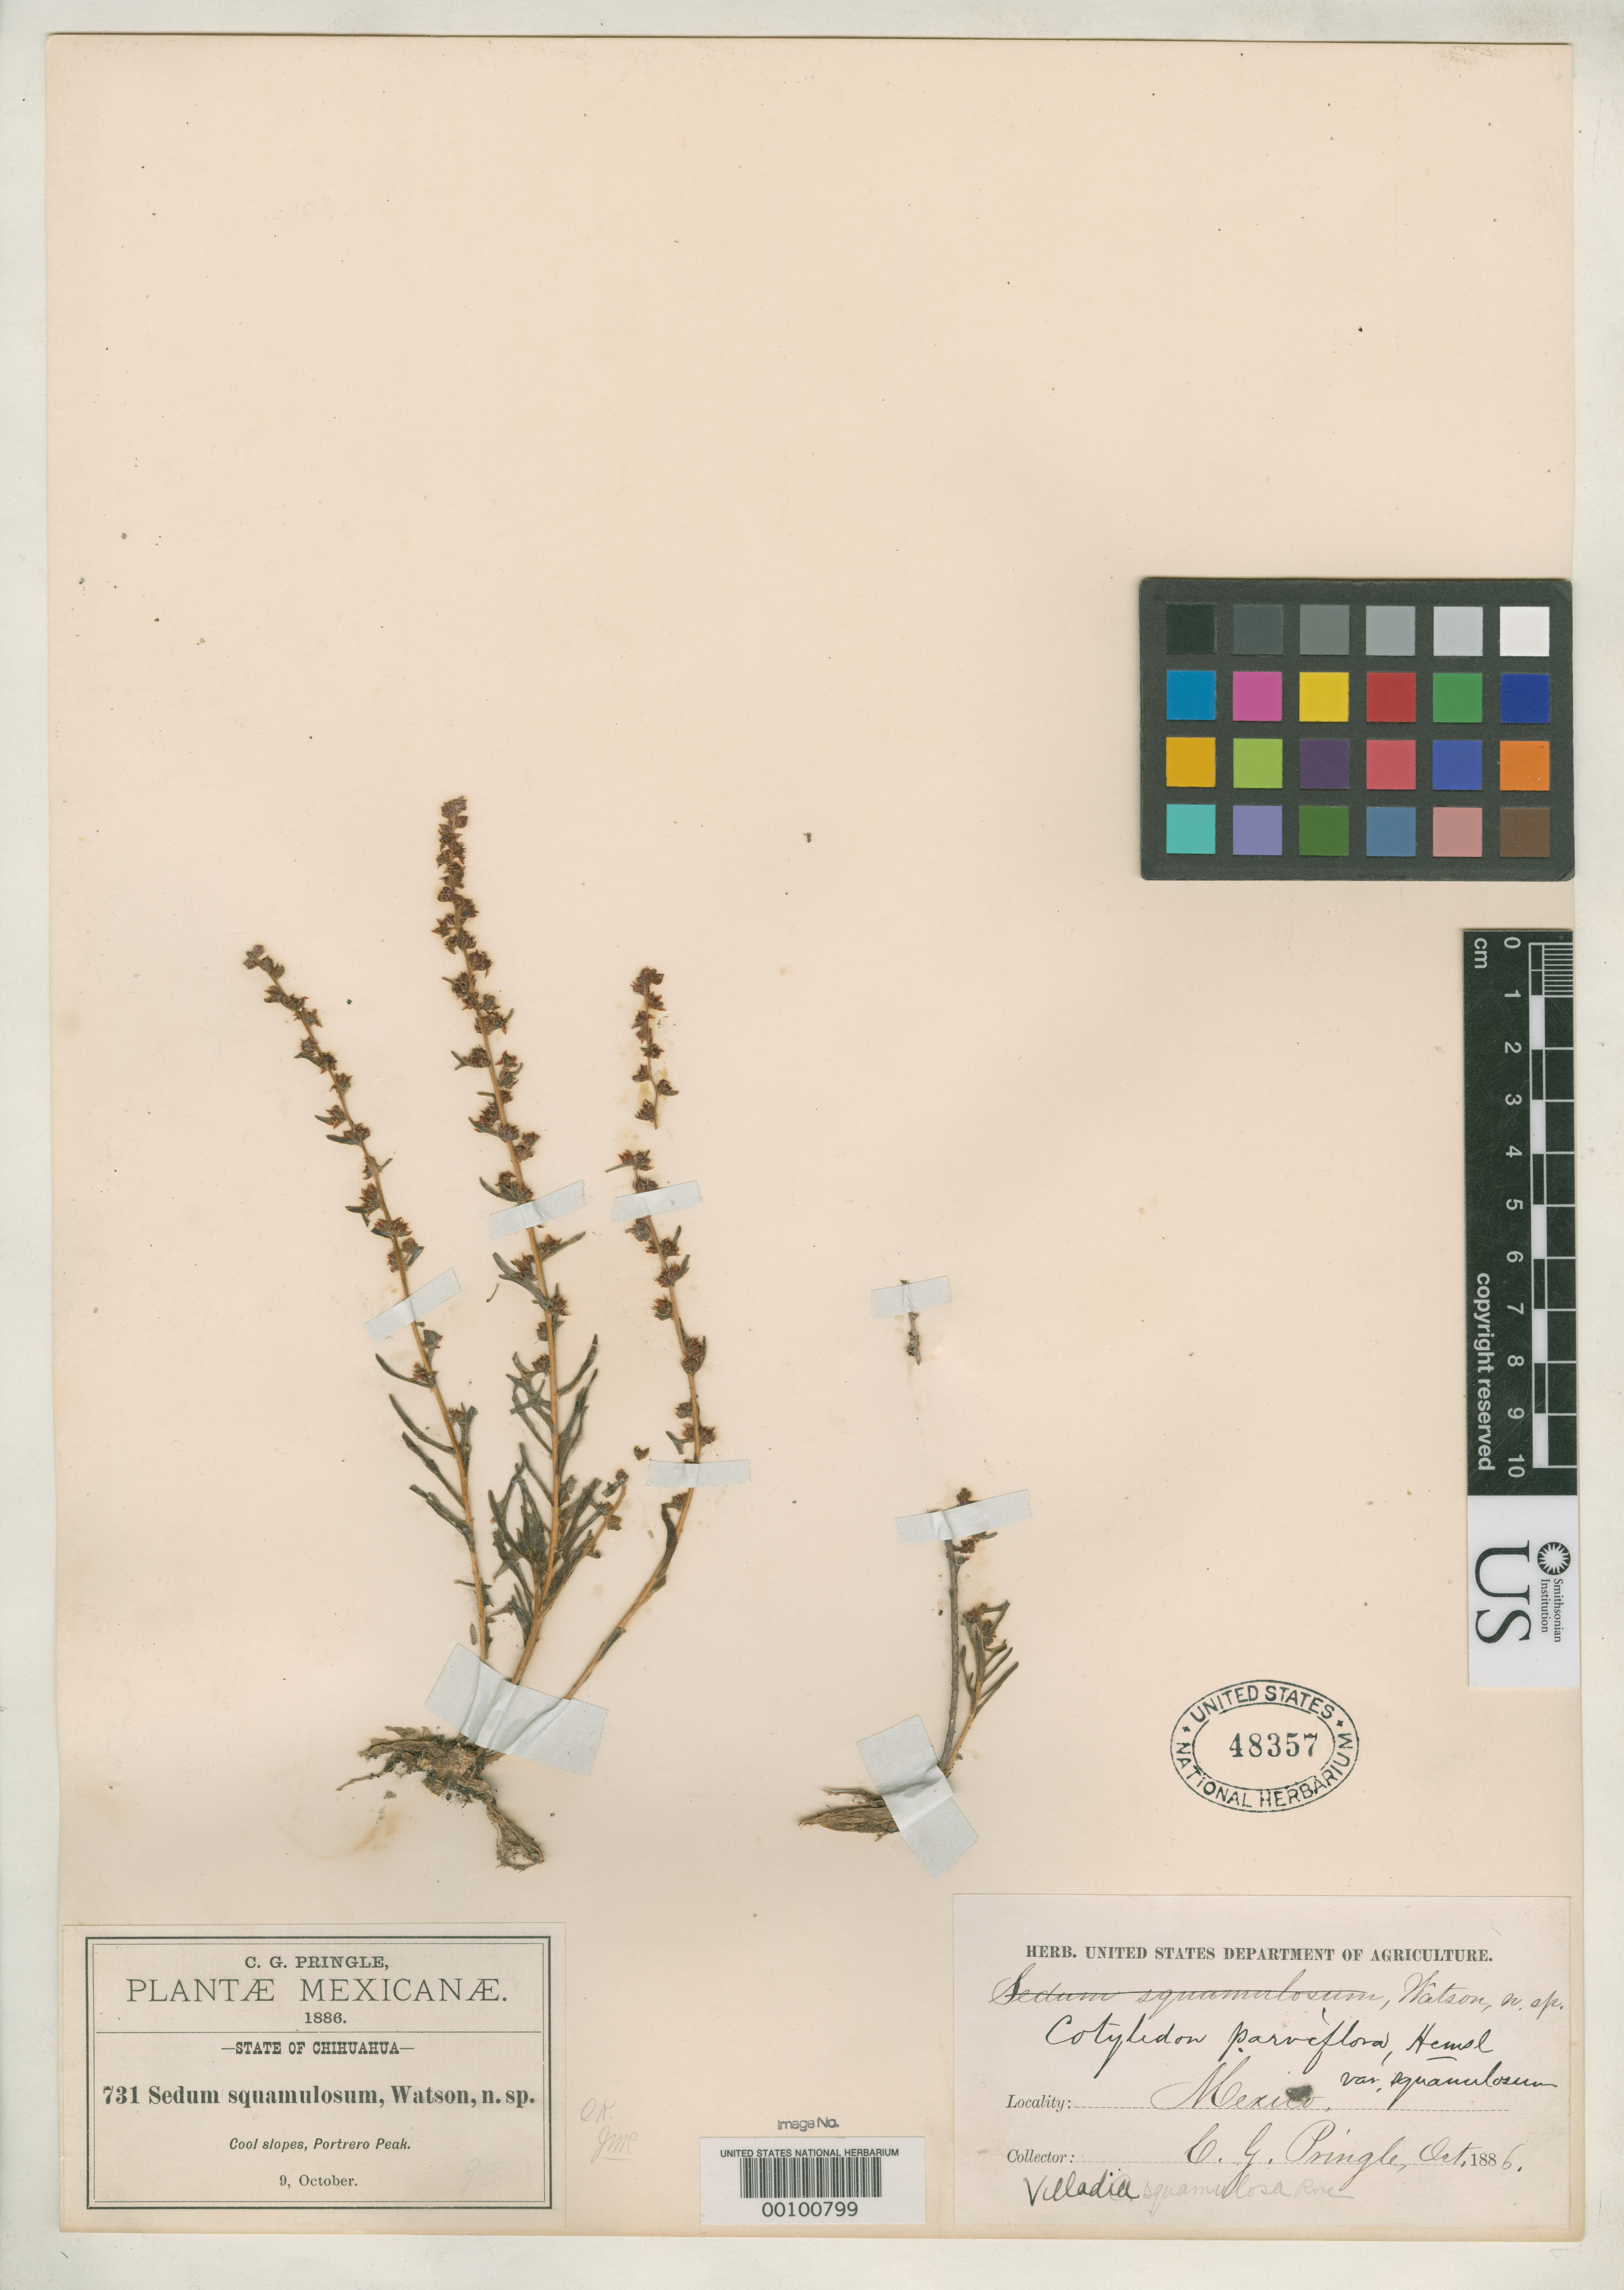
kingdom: Plantae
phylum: Tracheophyta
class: Magnoliopsida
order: Saxifragales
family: Crassulaceae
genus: Cotyledon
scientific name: Cotyledon parviflora var. squamulosa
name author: S. Watson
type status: Type Collection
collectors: C. G. Pringle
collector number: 731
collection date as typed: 09 Oct 1886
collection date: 1886-10-09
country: Mexico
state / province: Chihuahua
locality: Portrero Peak.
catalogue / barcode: US 48357